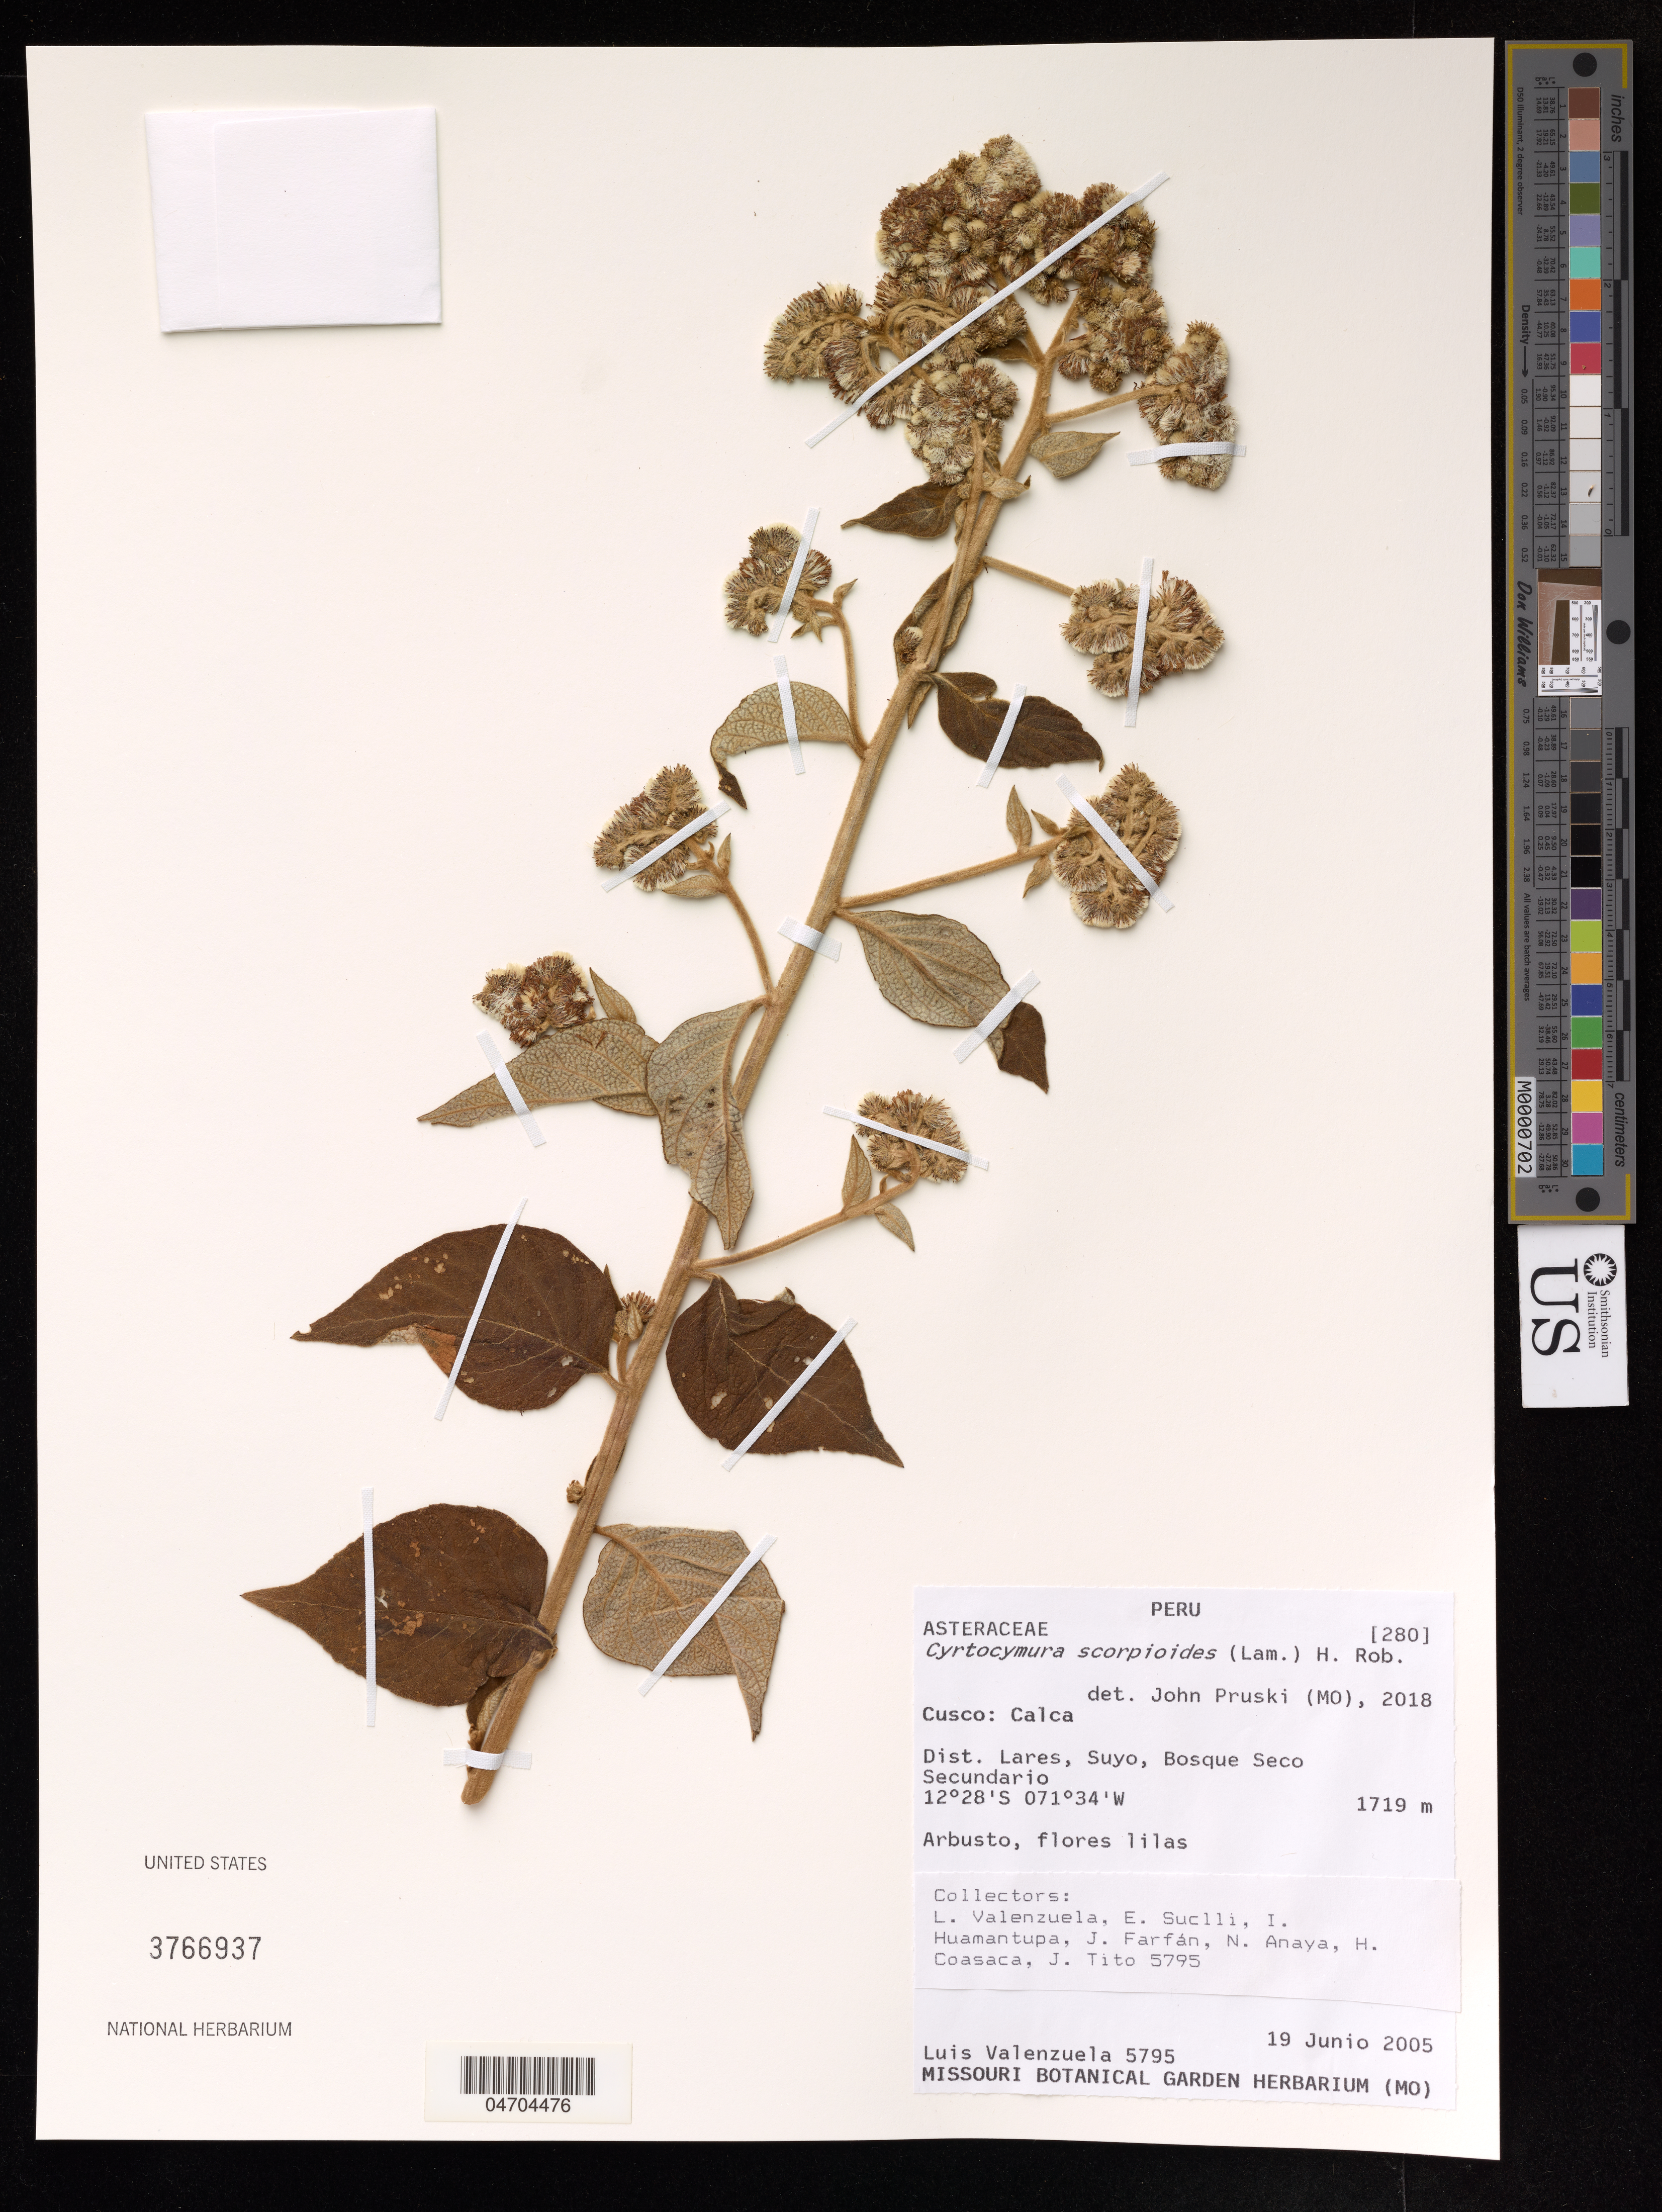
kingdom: Plantae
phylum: Tracheophyta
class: Magnoliopsida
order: Asterales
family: Asteraceae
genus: Cyrtocymura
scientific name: Cyrtocymura scorpioides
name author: (Lam.) H. Rob.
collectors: L. Valenzuela G., E. Suclli & J. Farfán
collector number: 5795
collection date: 2005-06-19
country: Peru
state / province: Cusco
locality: Calca, Dist. Lares, Suyo, Bosque Seco.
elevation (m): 1719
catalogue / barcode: US 3766937